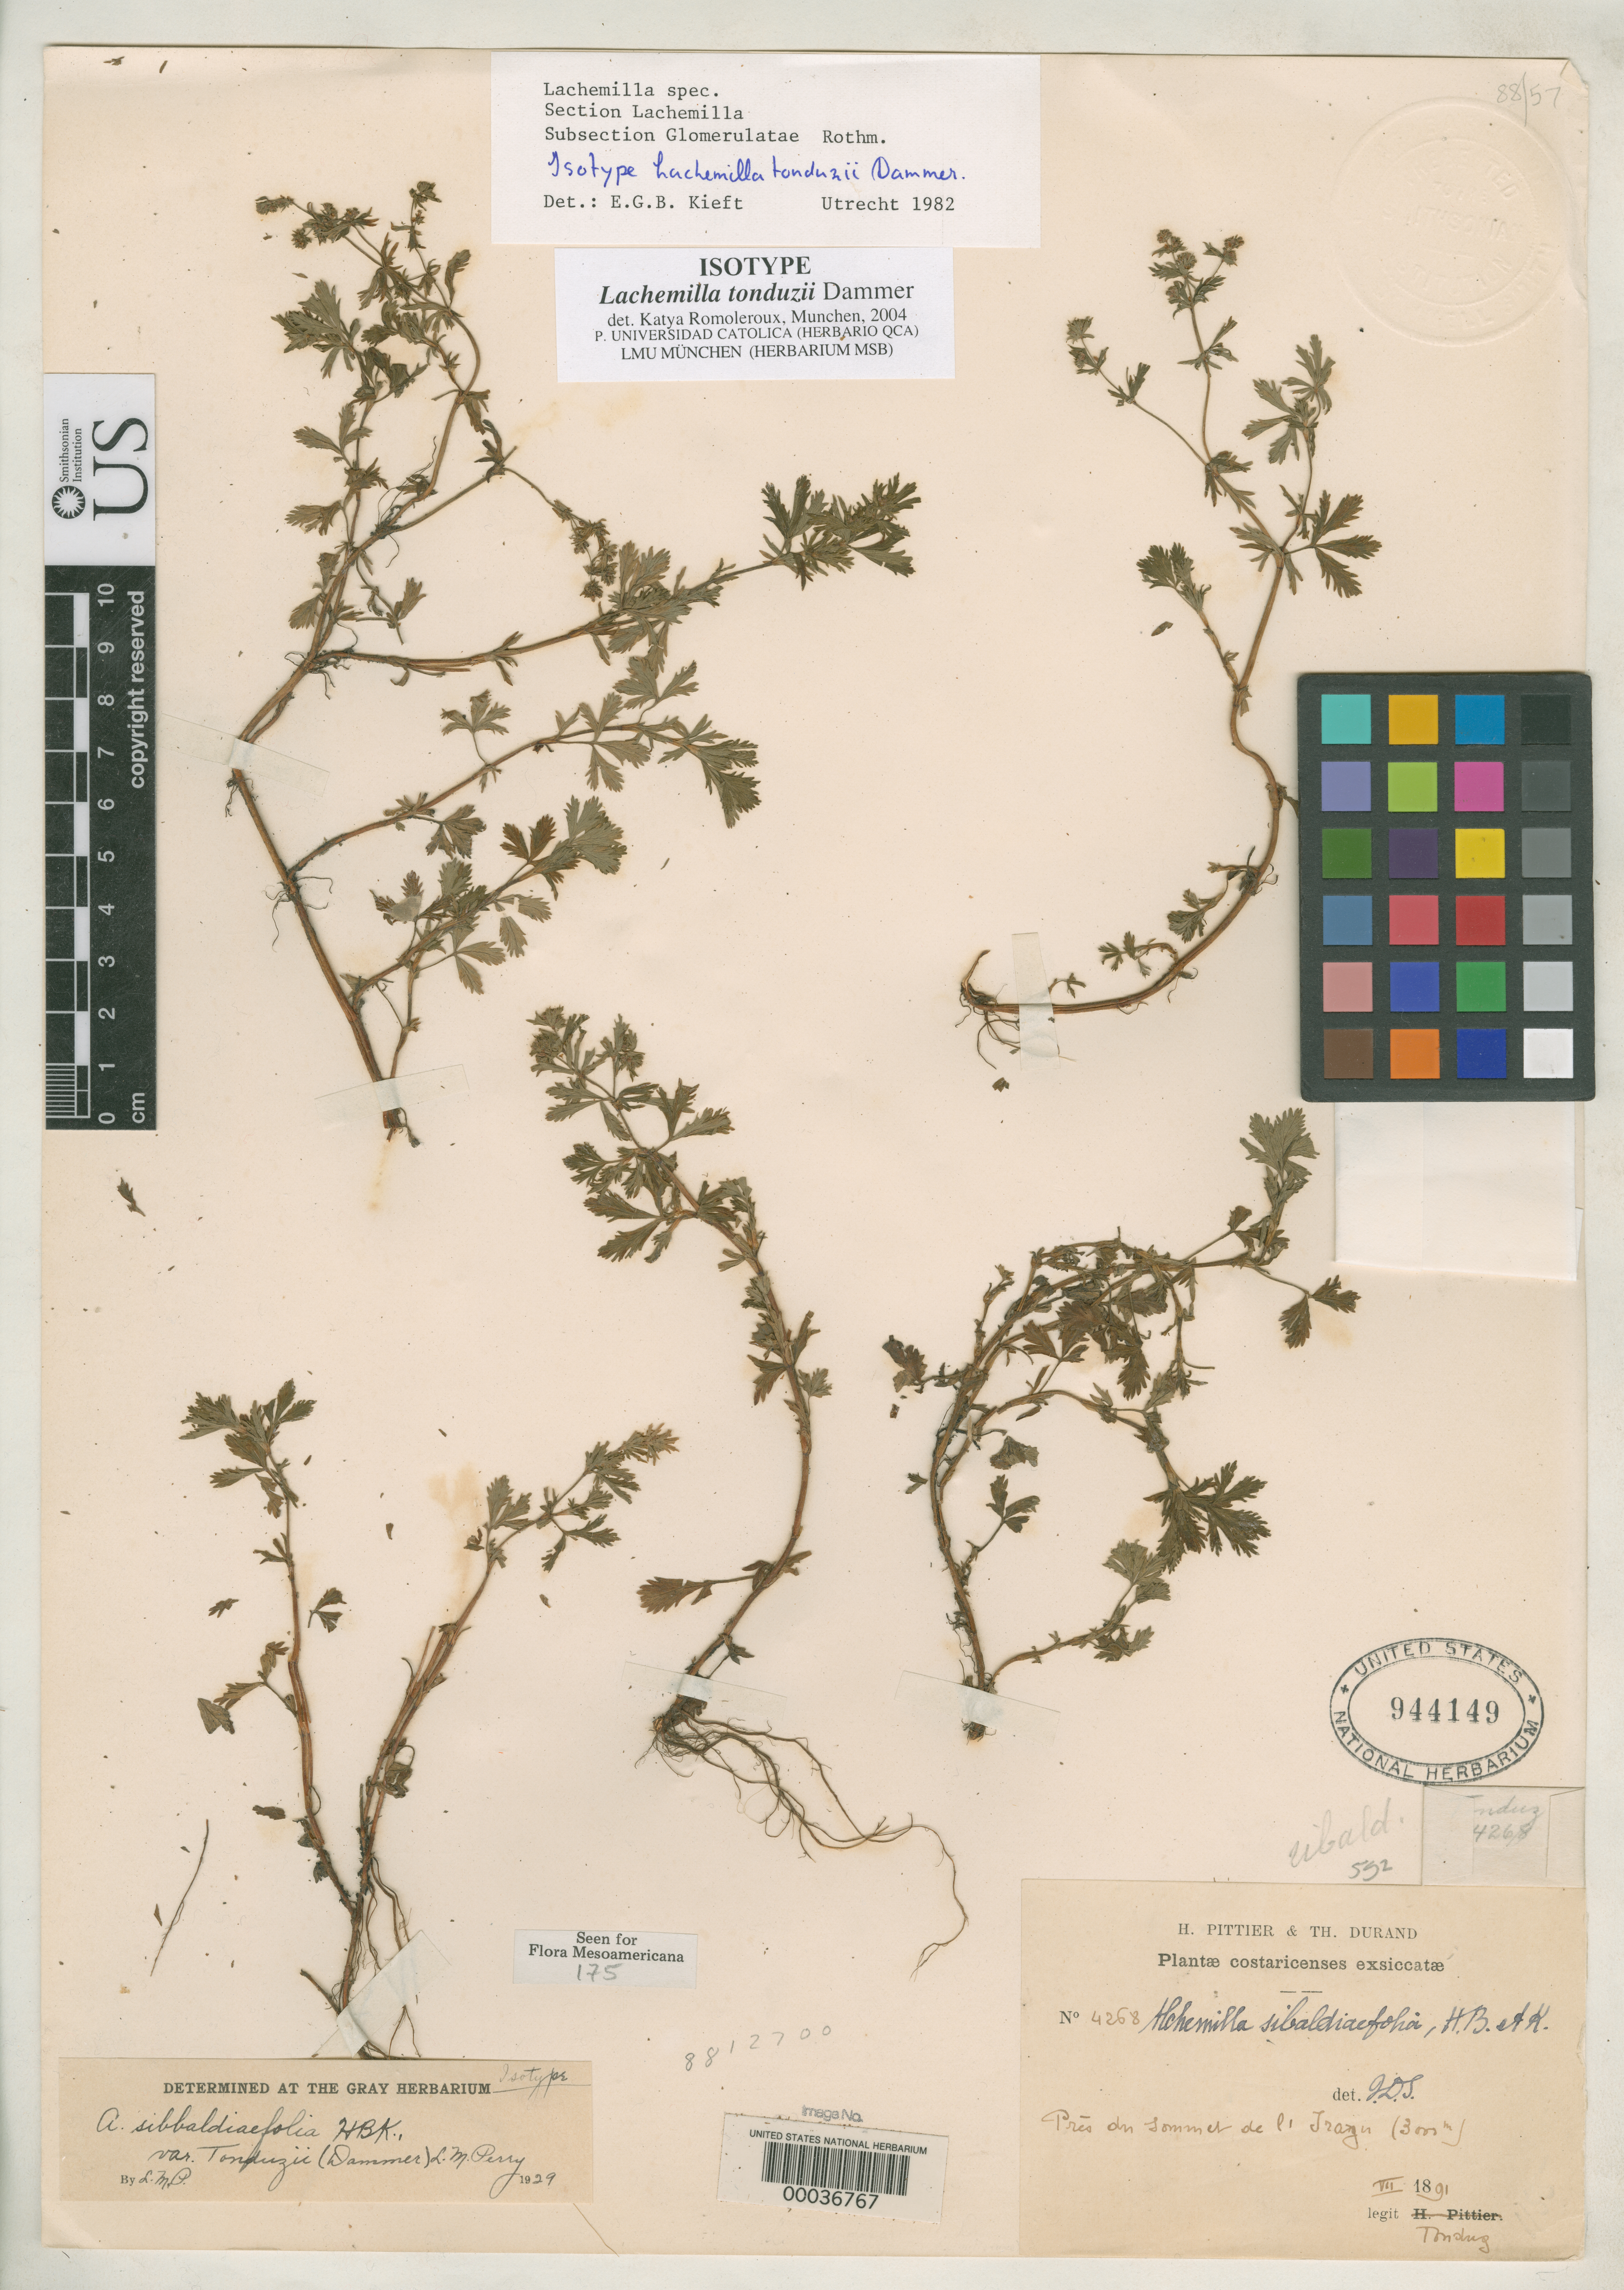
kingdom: Plantae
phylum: Tracheophyta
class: Magnoliopsida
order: Rosales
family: Rosaceae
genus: Lachemilla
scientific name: Lachemilla tonduzii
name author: Dammer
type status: Isotype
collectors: A. Tonduz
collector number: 4268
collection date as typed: Jul 1891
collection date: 1891-07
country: Costa Rica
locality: Près du sommet d'Irazu.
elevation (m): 3000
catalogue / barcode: US 944149